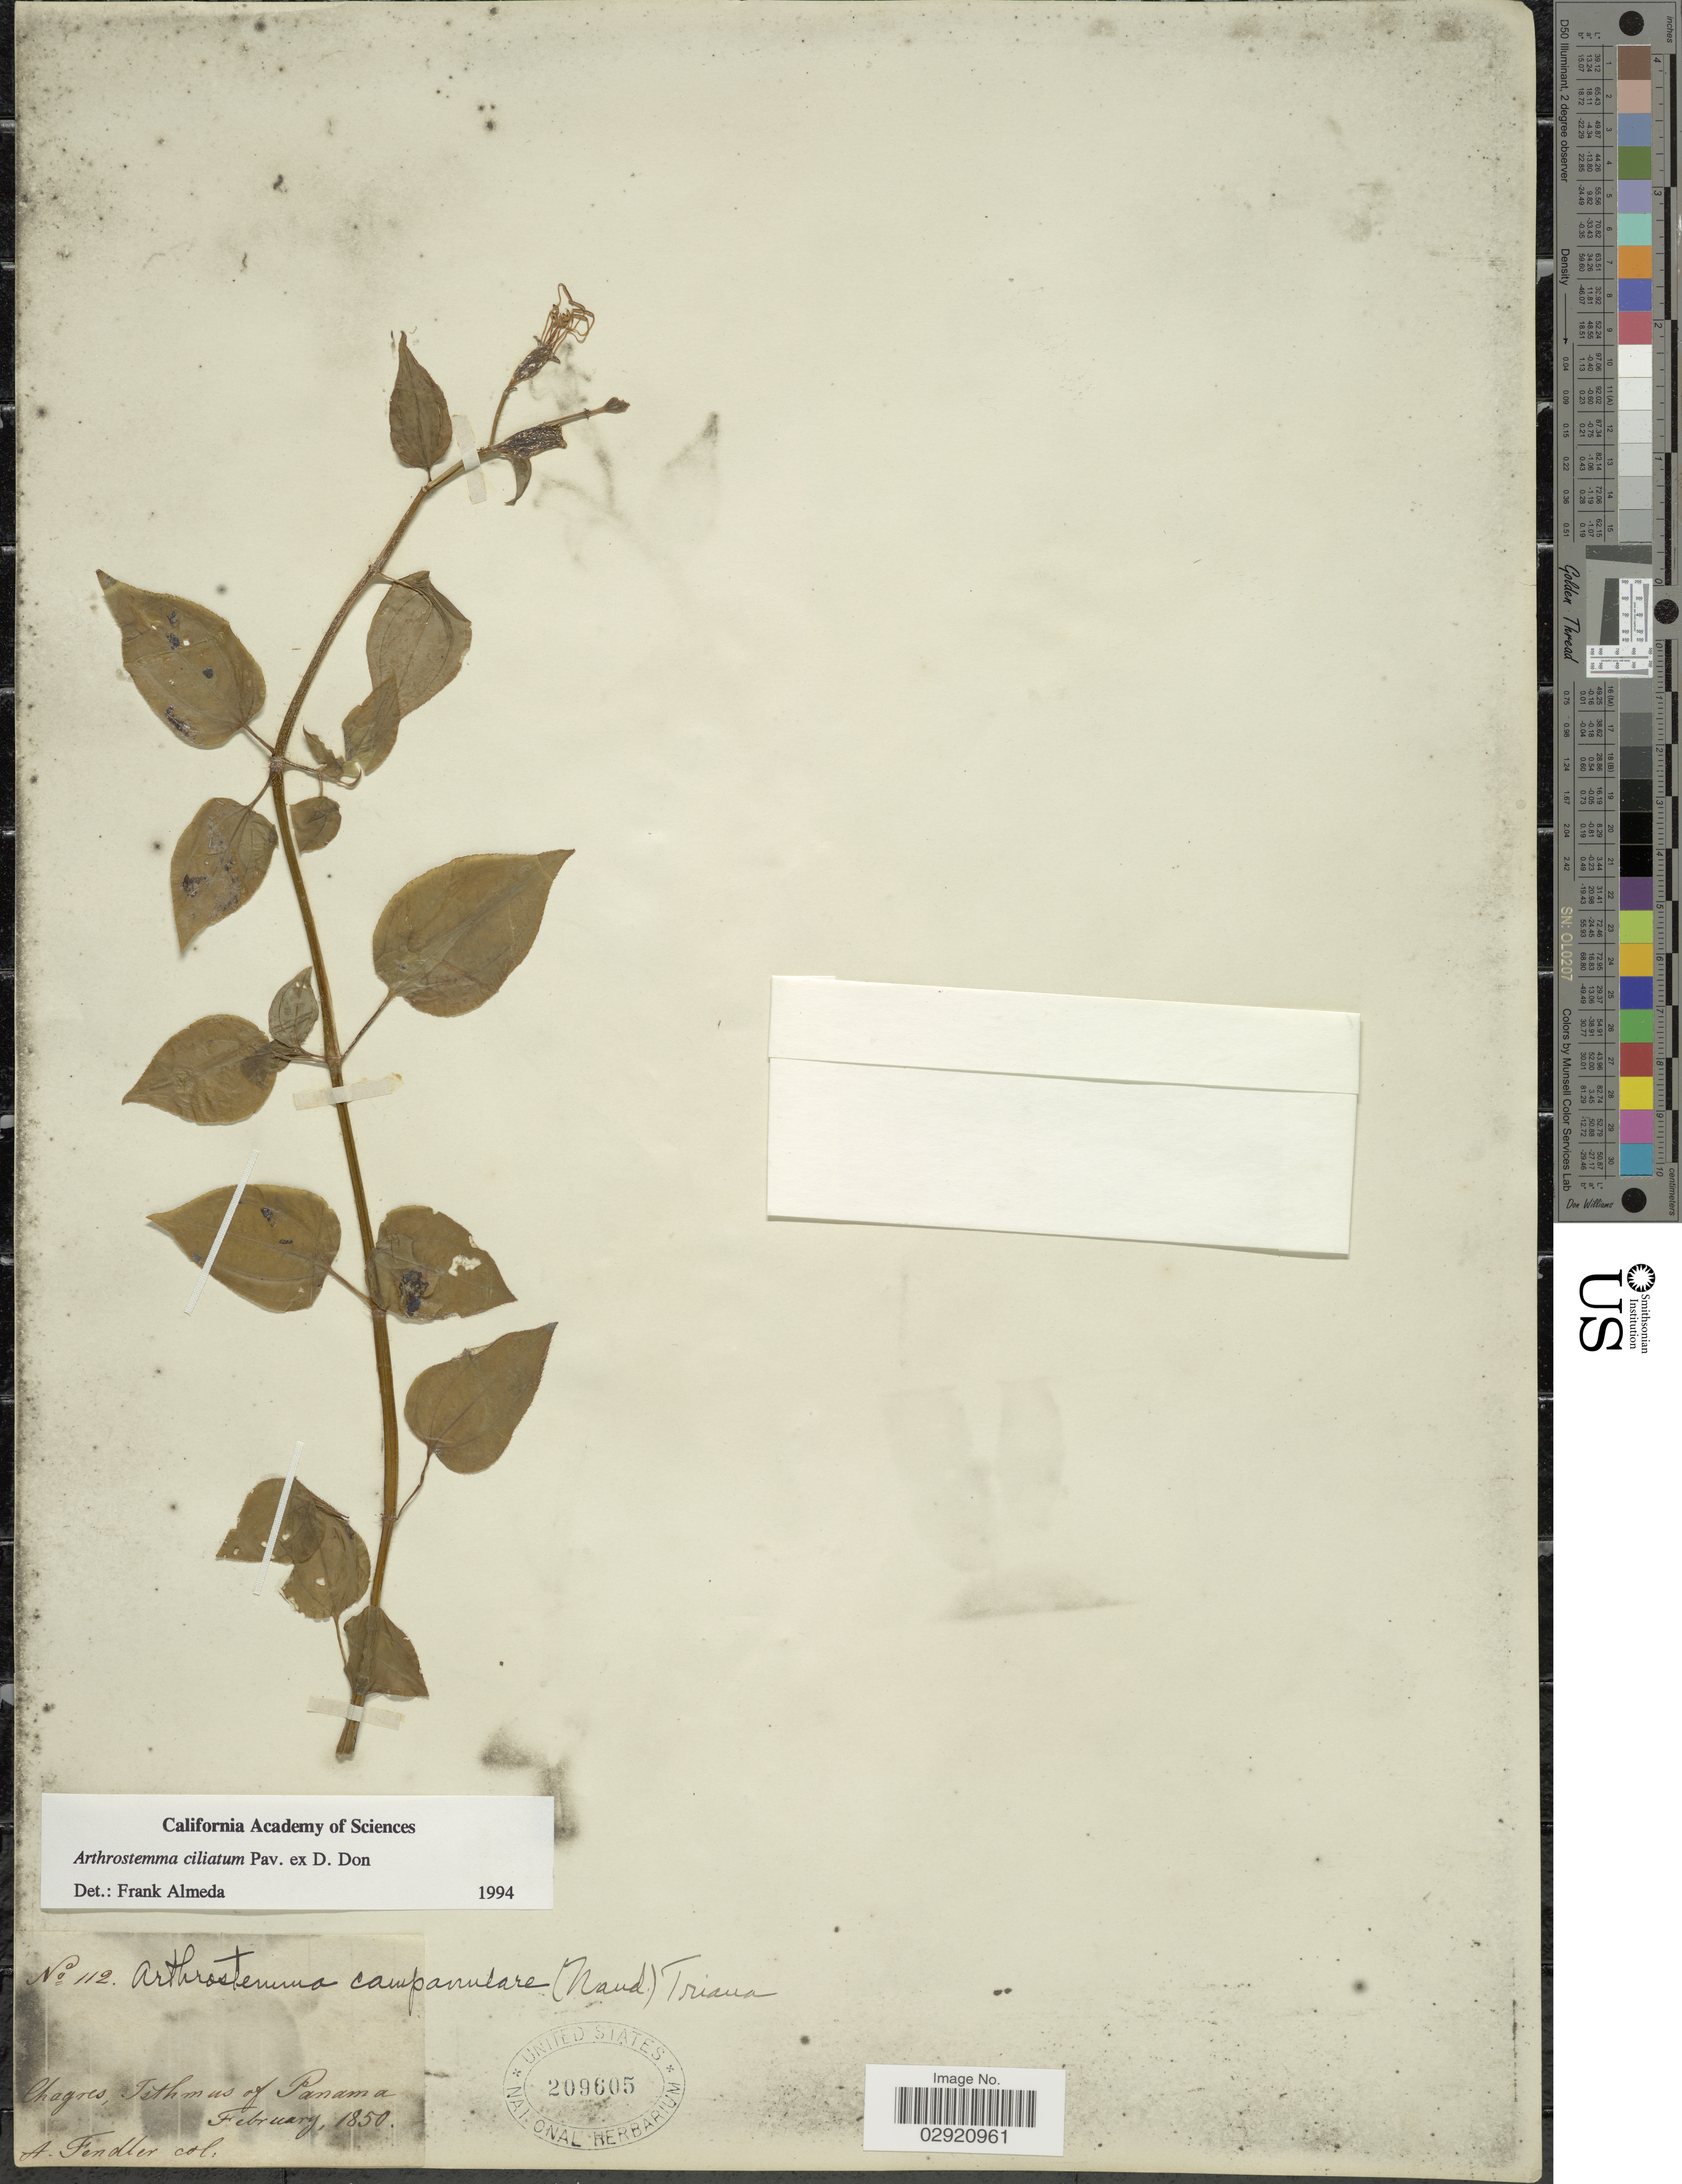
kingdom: Plantae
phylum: Tracheophyta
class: Magnoliopsida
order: Myrtales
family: Melastomataceae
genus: Arthrostemma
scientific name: Arthrostemma ciliatum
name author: Pav. ex D. Don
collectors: A. Fendler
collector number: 112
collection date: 1850-02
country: Panama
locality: Chagres, Isthmus of Panama.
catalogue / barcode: US 209605